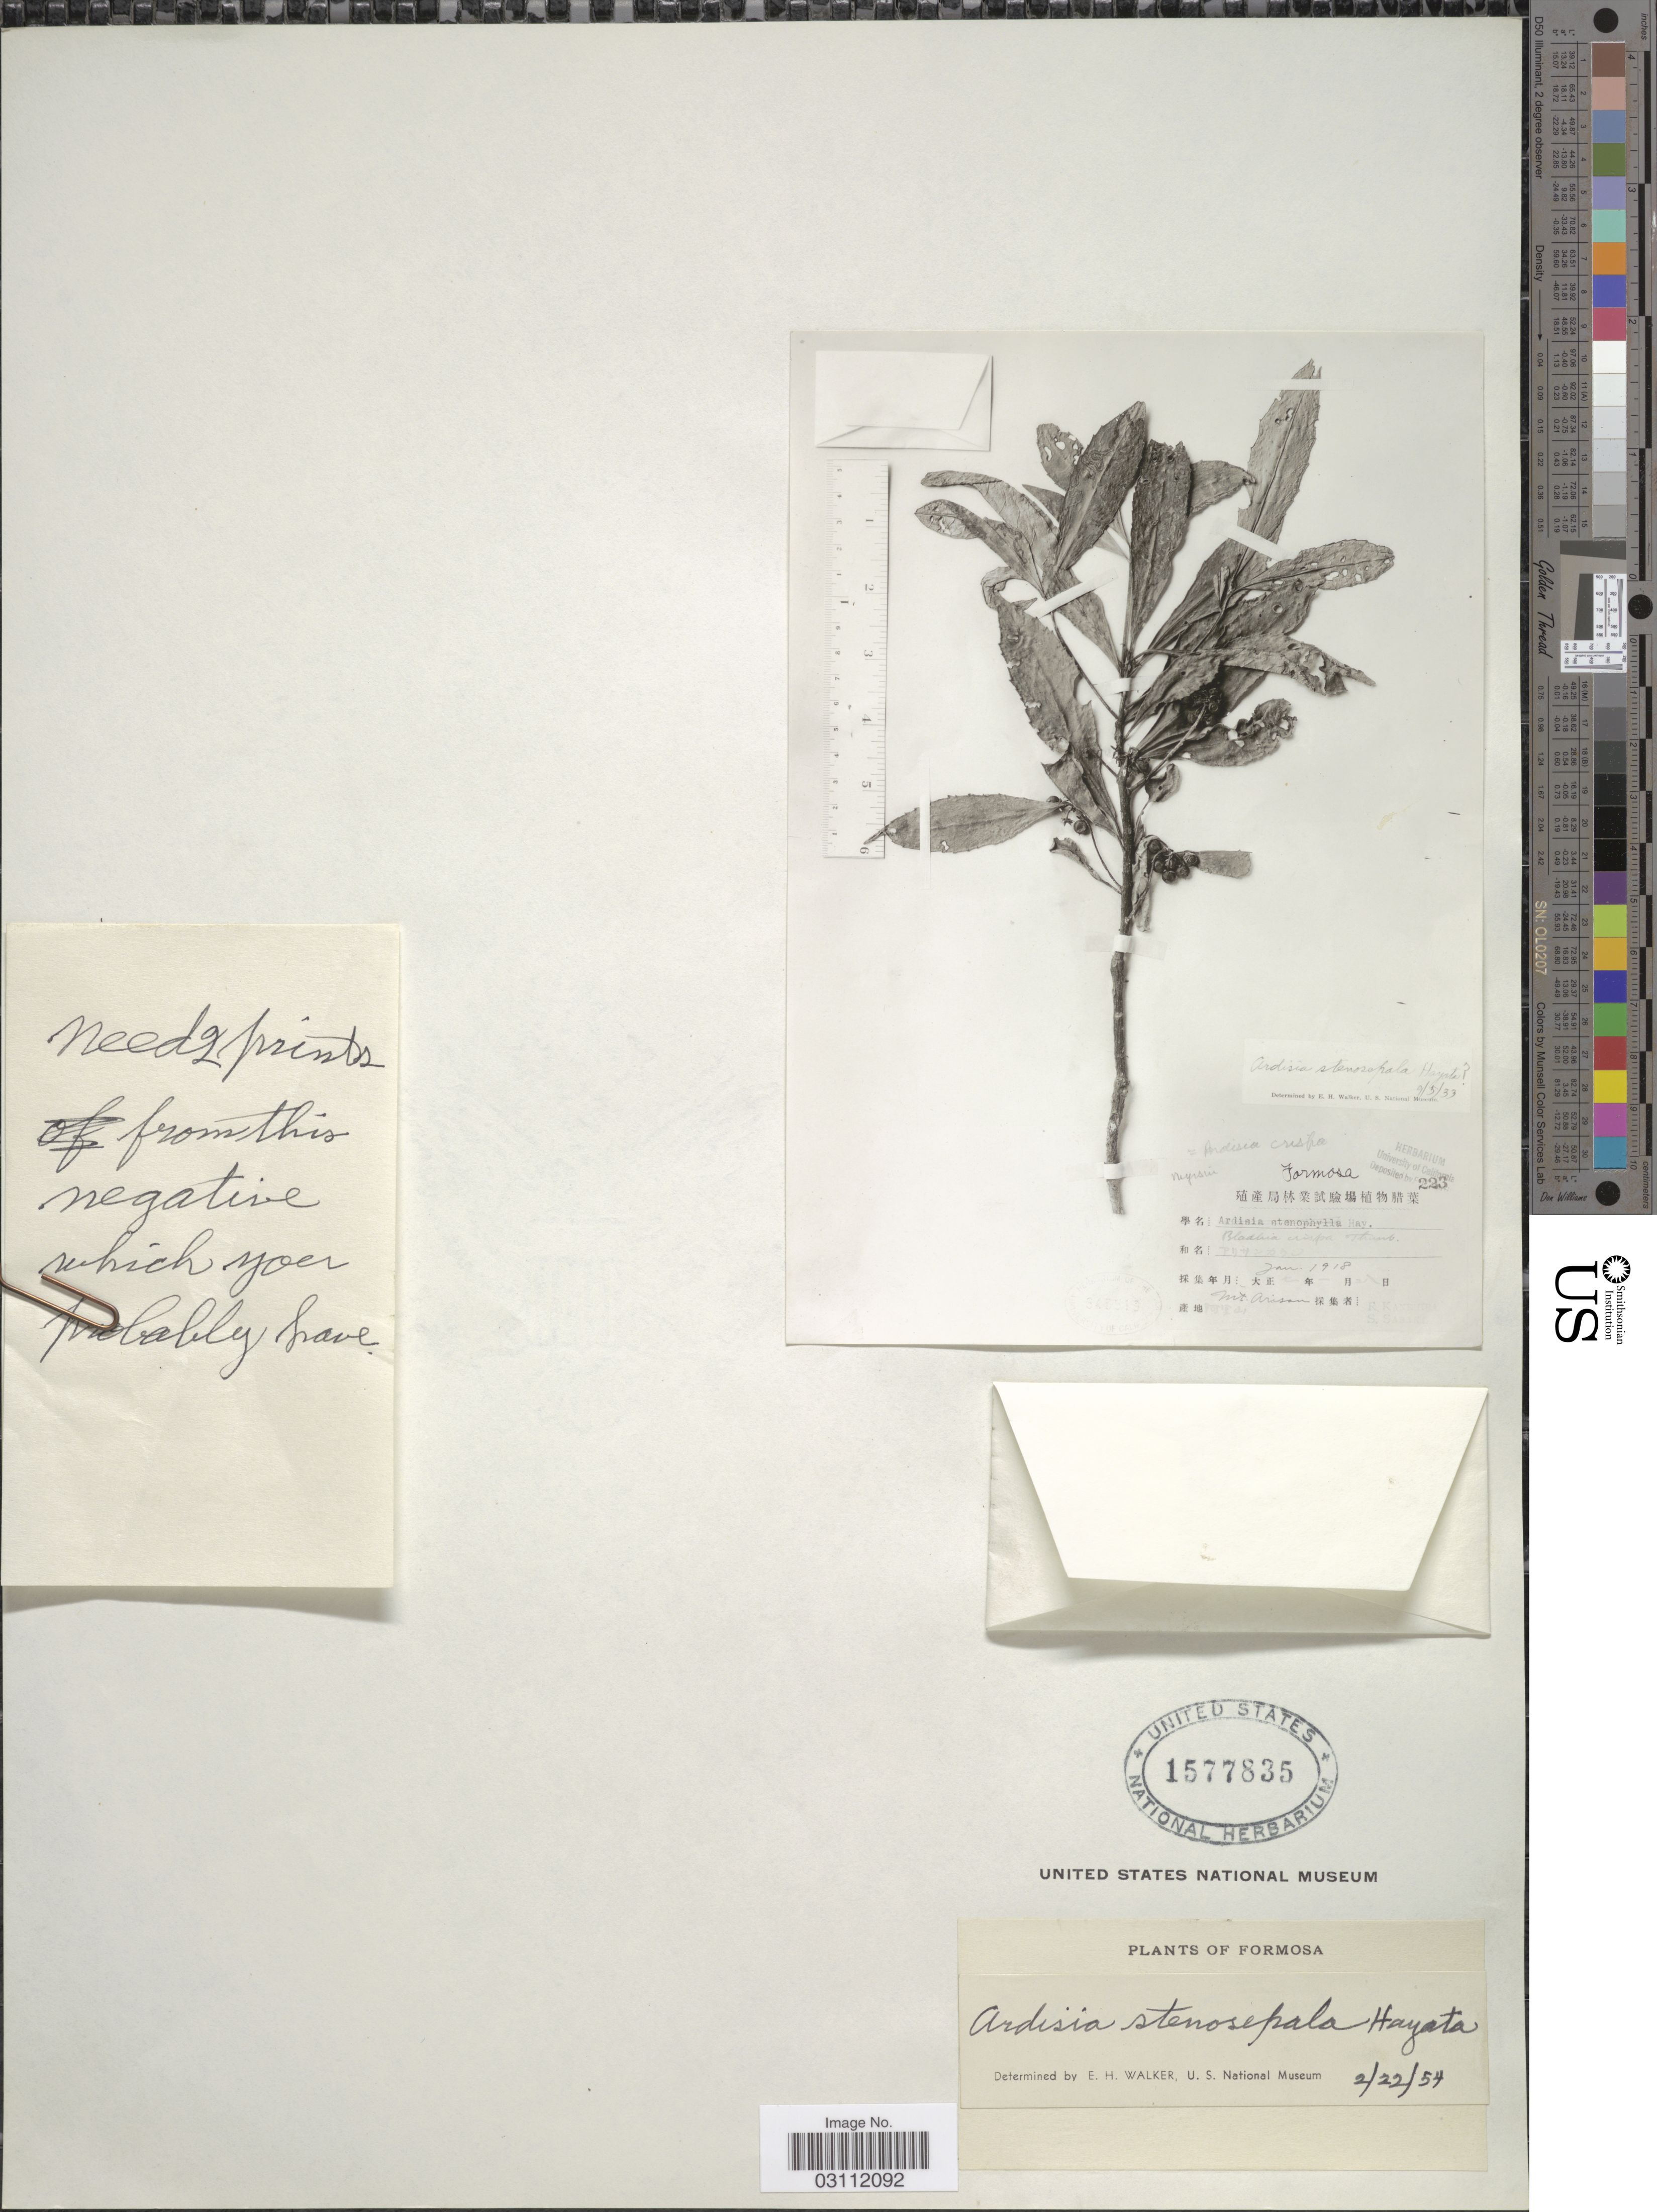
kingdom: Plantae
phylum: Tracheophyta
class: Magnoliopsida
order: Ericales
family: Primulaceae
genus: Ardisia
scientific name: Ardisia stenosepala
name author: Hayata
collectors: R. Kanehira & S. Sasaki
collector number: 223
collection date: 1918-01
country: Taiwan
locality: Mt. Arisan, Formosa.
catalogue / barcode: US 1577835